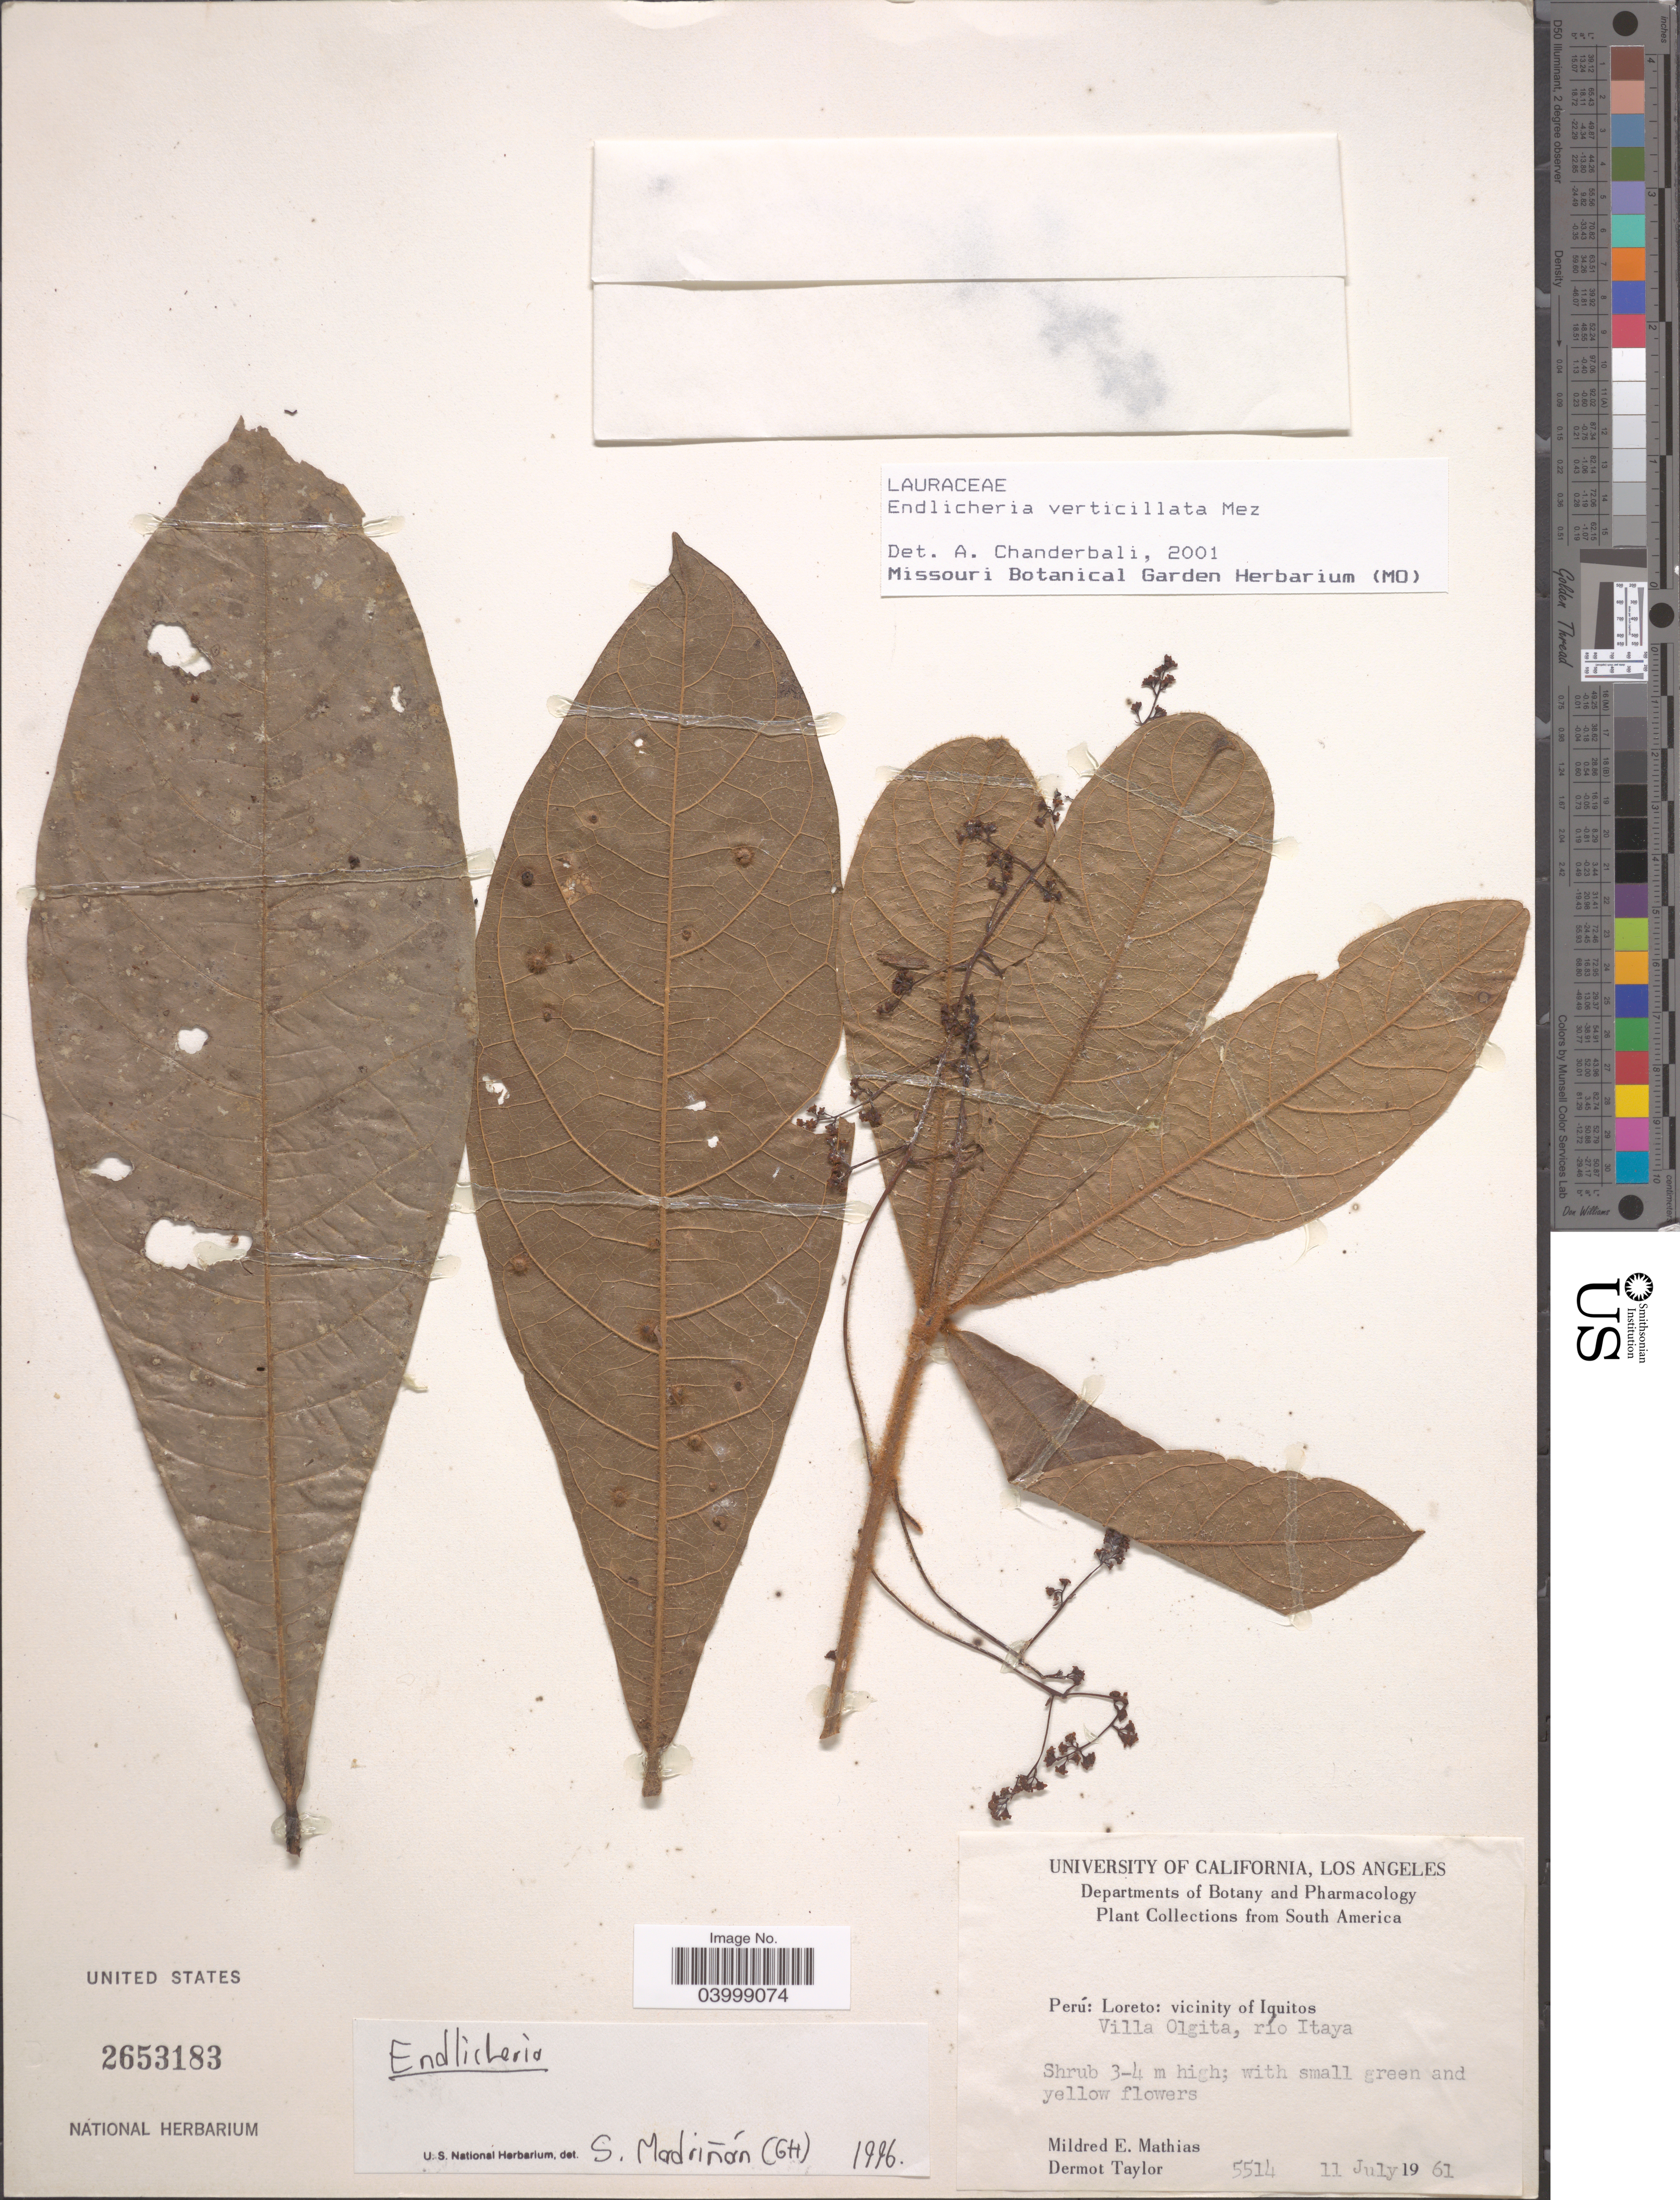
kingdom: Plantae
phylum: Tracheophyta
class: Magnoliopsida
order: Laurales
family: Lauraceae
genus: Endlicheria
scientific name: Endlicheria verticillata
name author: Mez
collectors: M. E. Mathias & D. Taylor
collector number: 5514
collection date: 1961-07-11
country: Peru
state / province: Loreto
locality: Vicinity of Iquitos. Villa Olgita, río Itaya.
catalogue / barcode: US 2653183